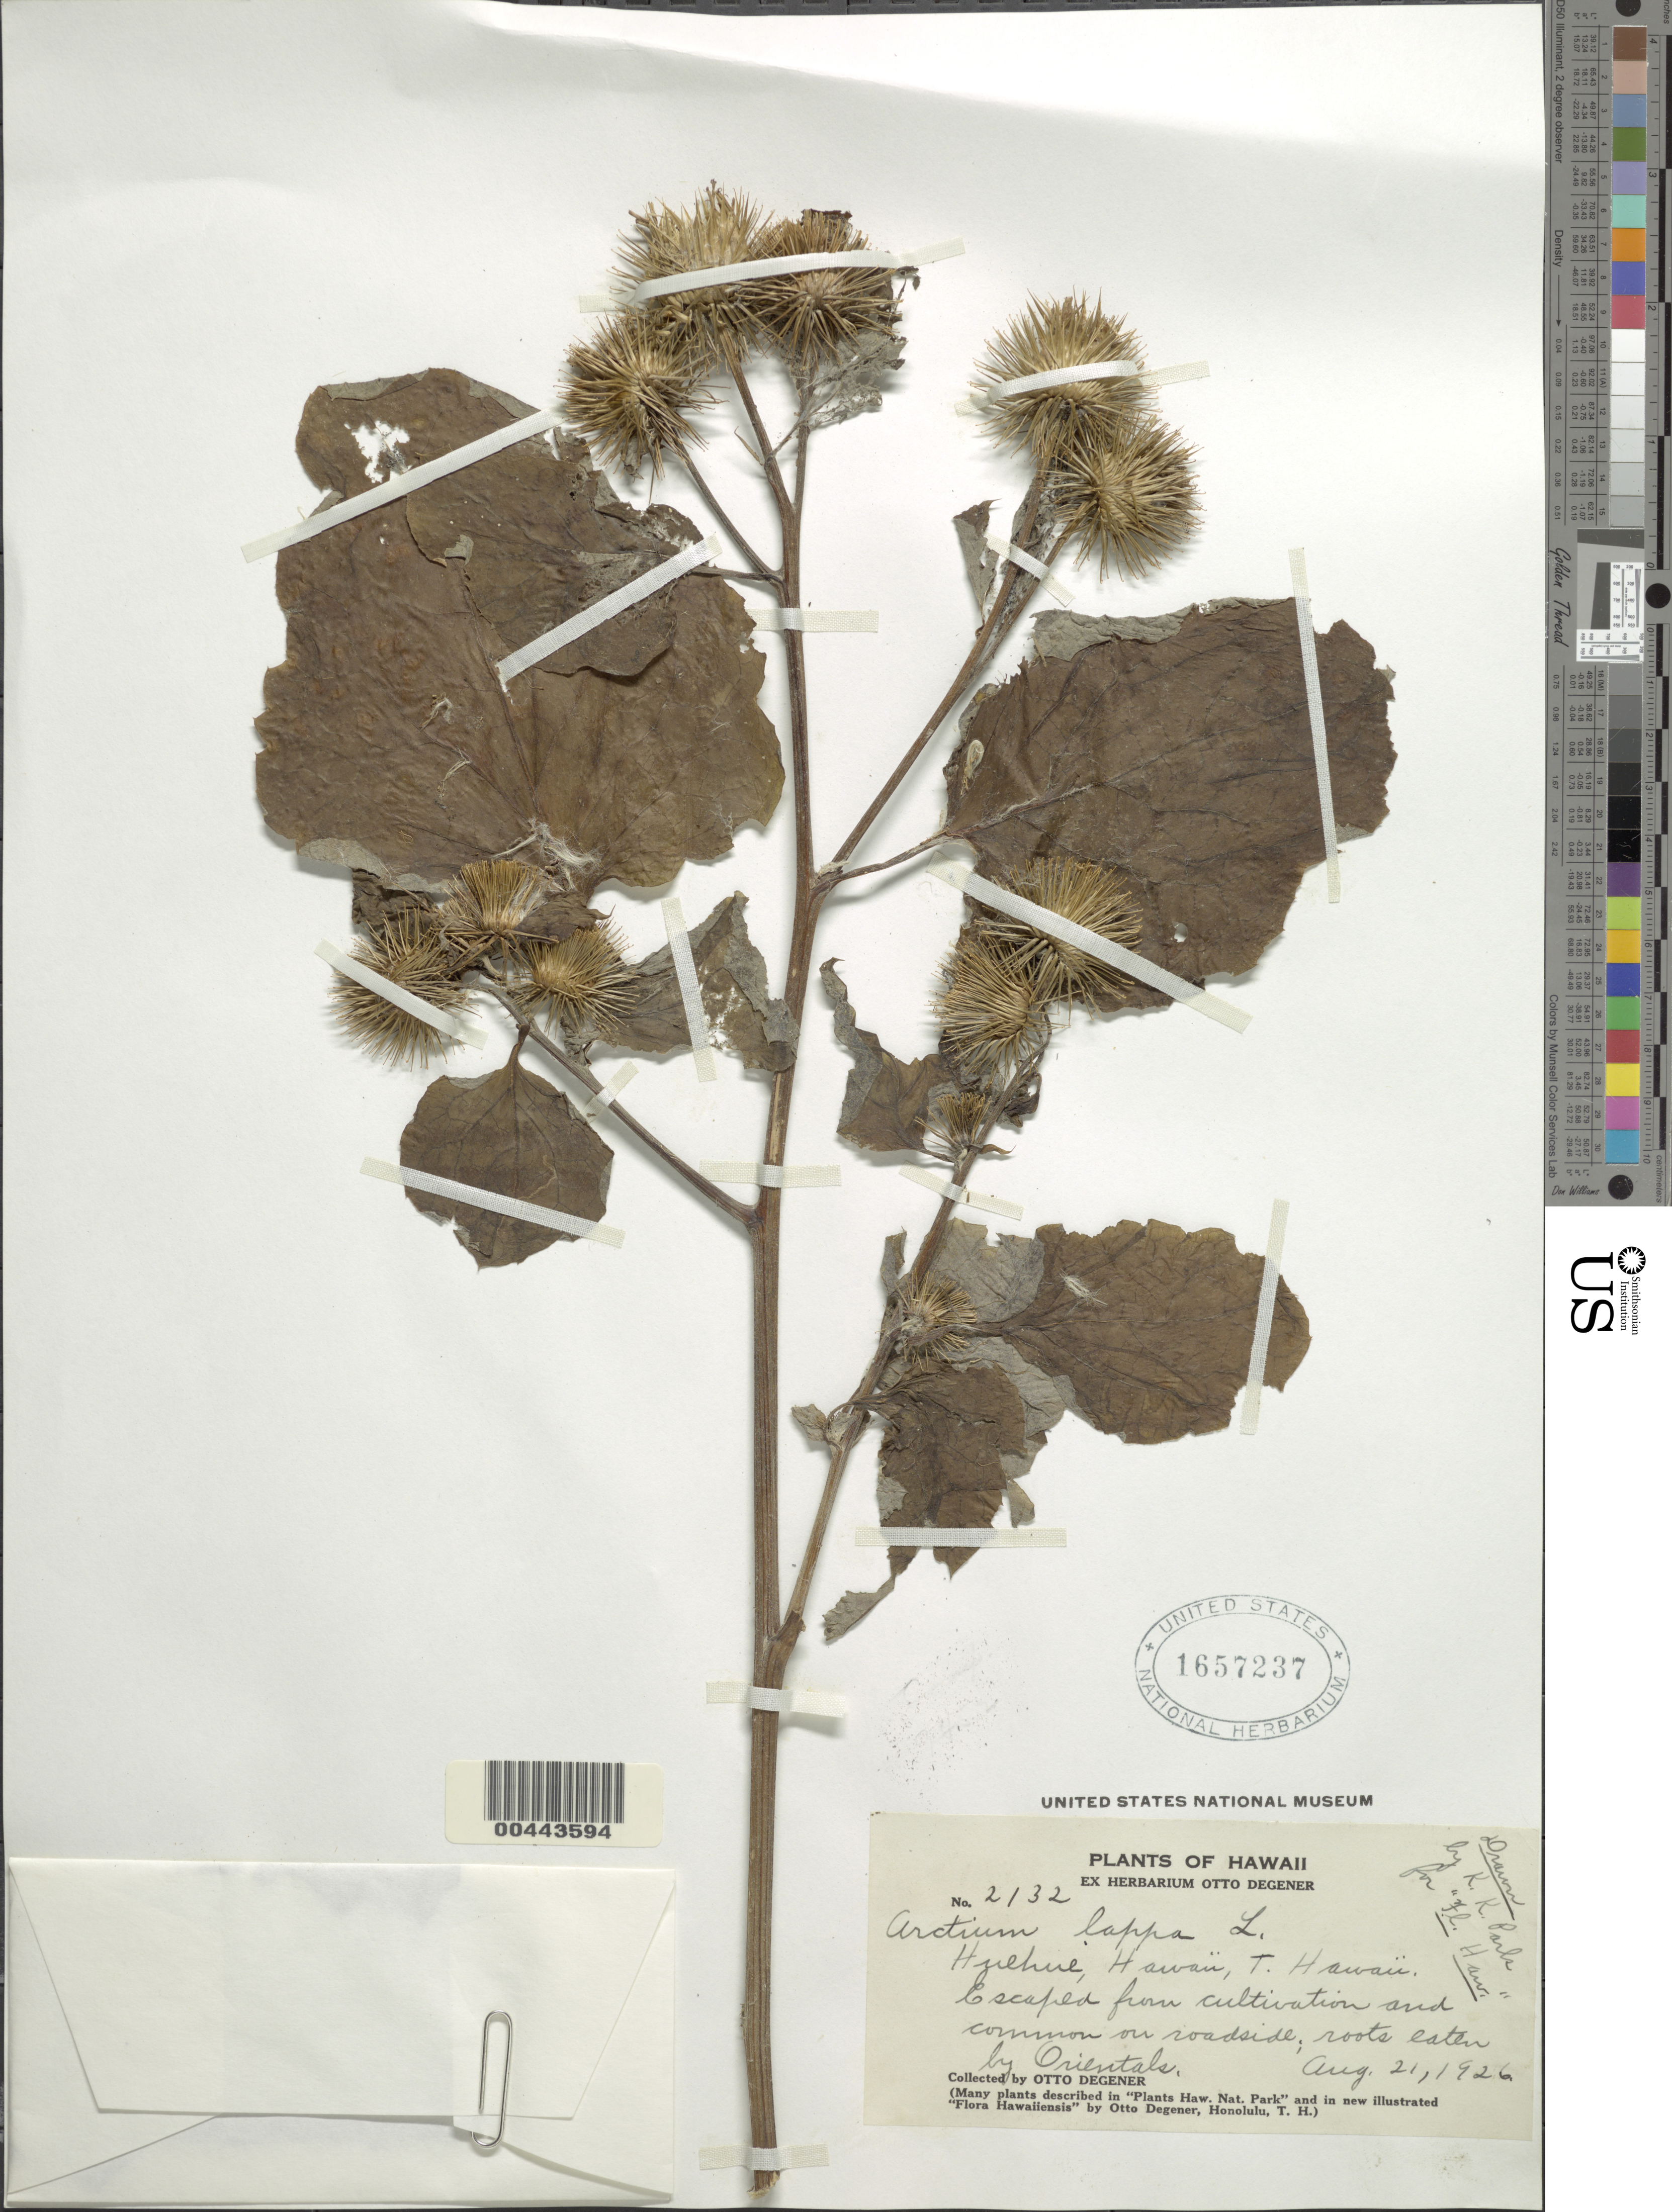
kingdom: Plantae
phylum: Tracheophyta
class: Magnoliopsida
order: Asterales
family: Asteraceae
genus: Arctium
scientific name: Arctium lappa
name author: L.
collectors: O. Degener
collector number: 2132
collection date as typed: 21 Aug 1926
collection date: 1926-08-21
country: United States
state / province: Hawaii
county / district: Hawaii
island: Hawaii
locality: Huehue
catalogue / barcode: US 1657237